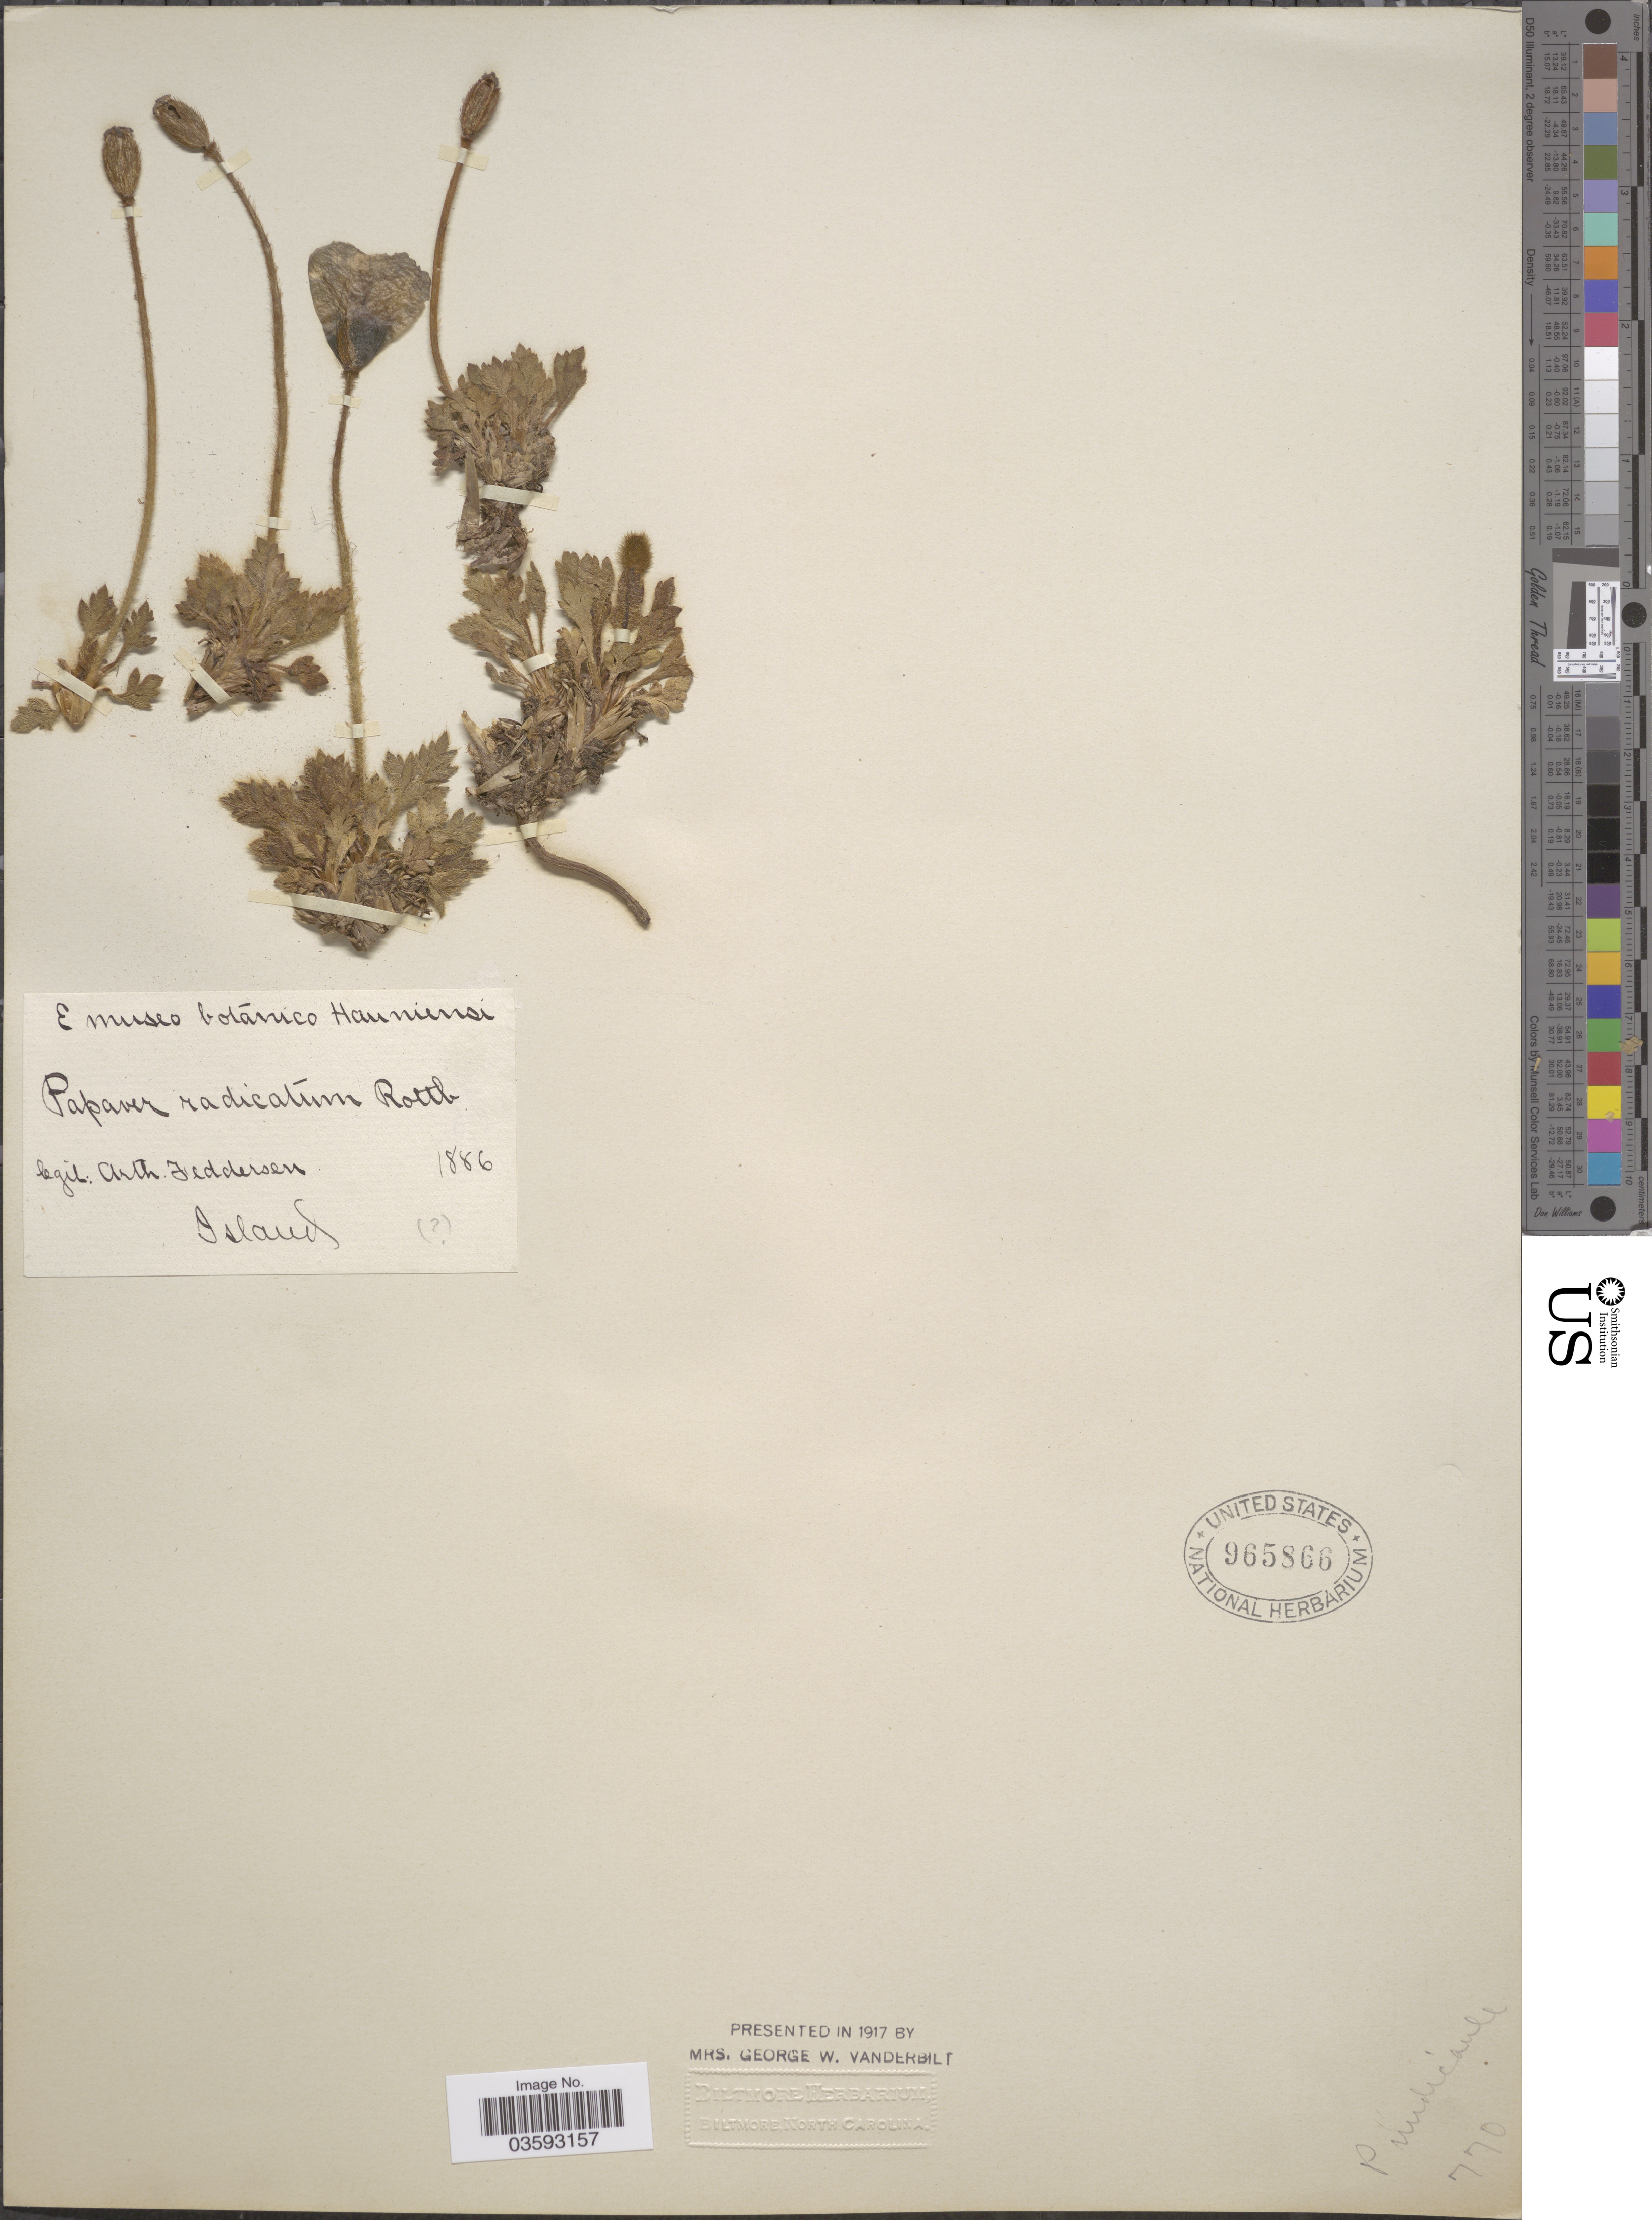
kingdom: Plantae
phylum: Tracheophyta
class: Magnoliopsida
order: Ranunculales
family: Papaveraceae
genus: Papaver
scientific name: Papaver radicatum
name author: Rottb.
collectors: A. Feddersen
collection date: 1886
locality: Island.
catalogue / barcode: US 965866